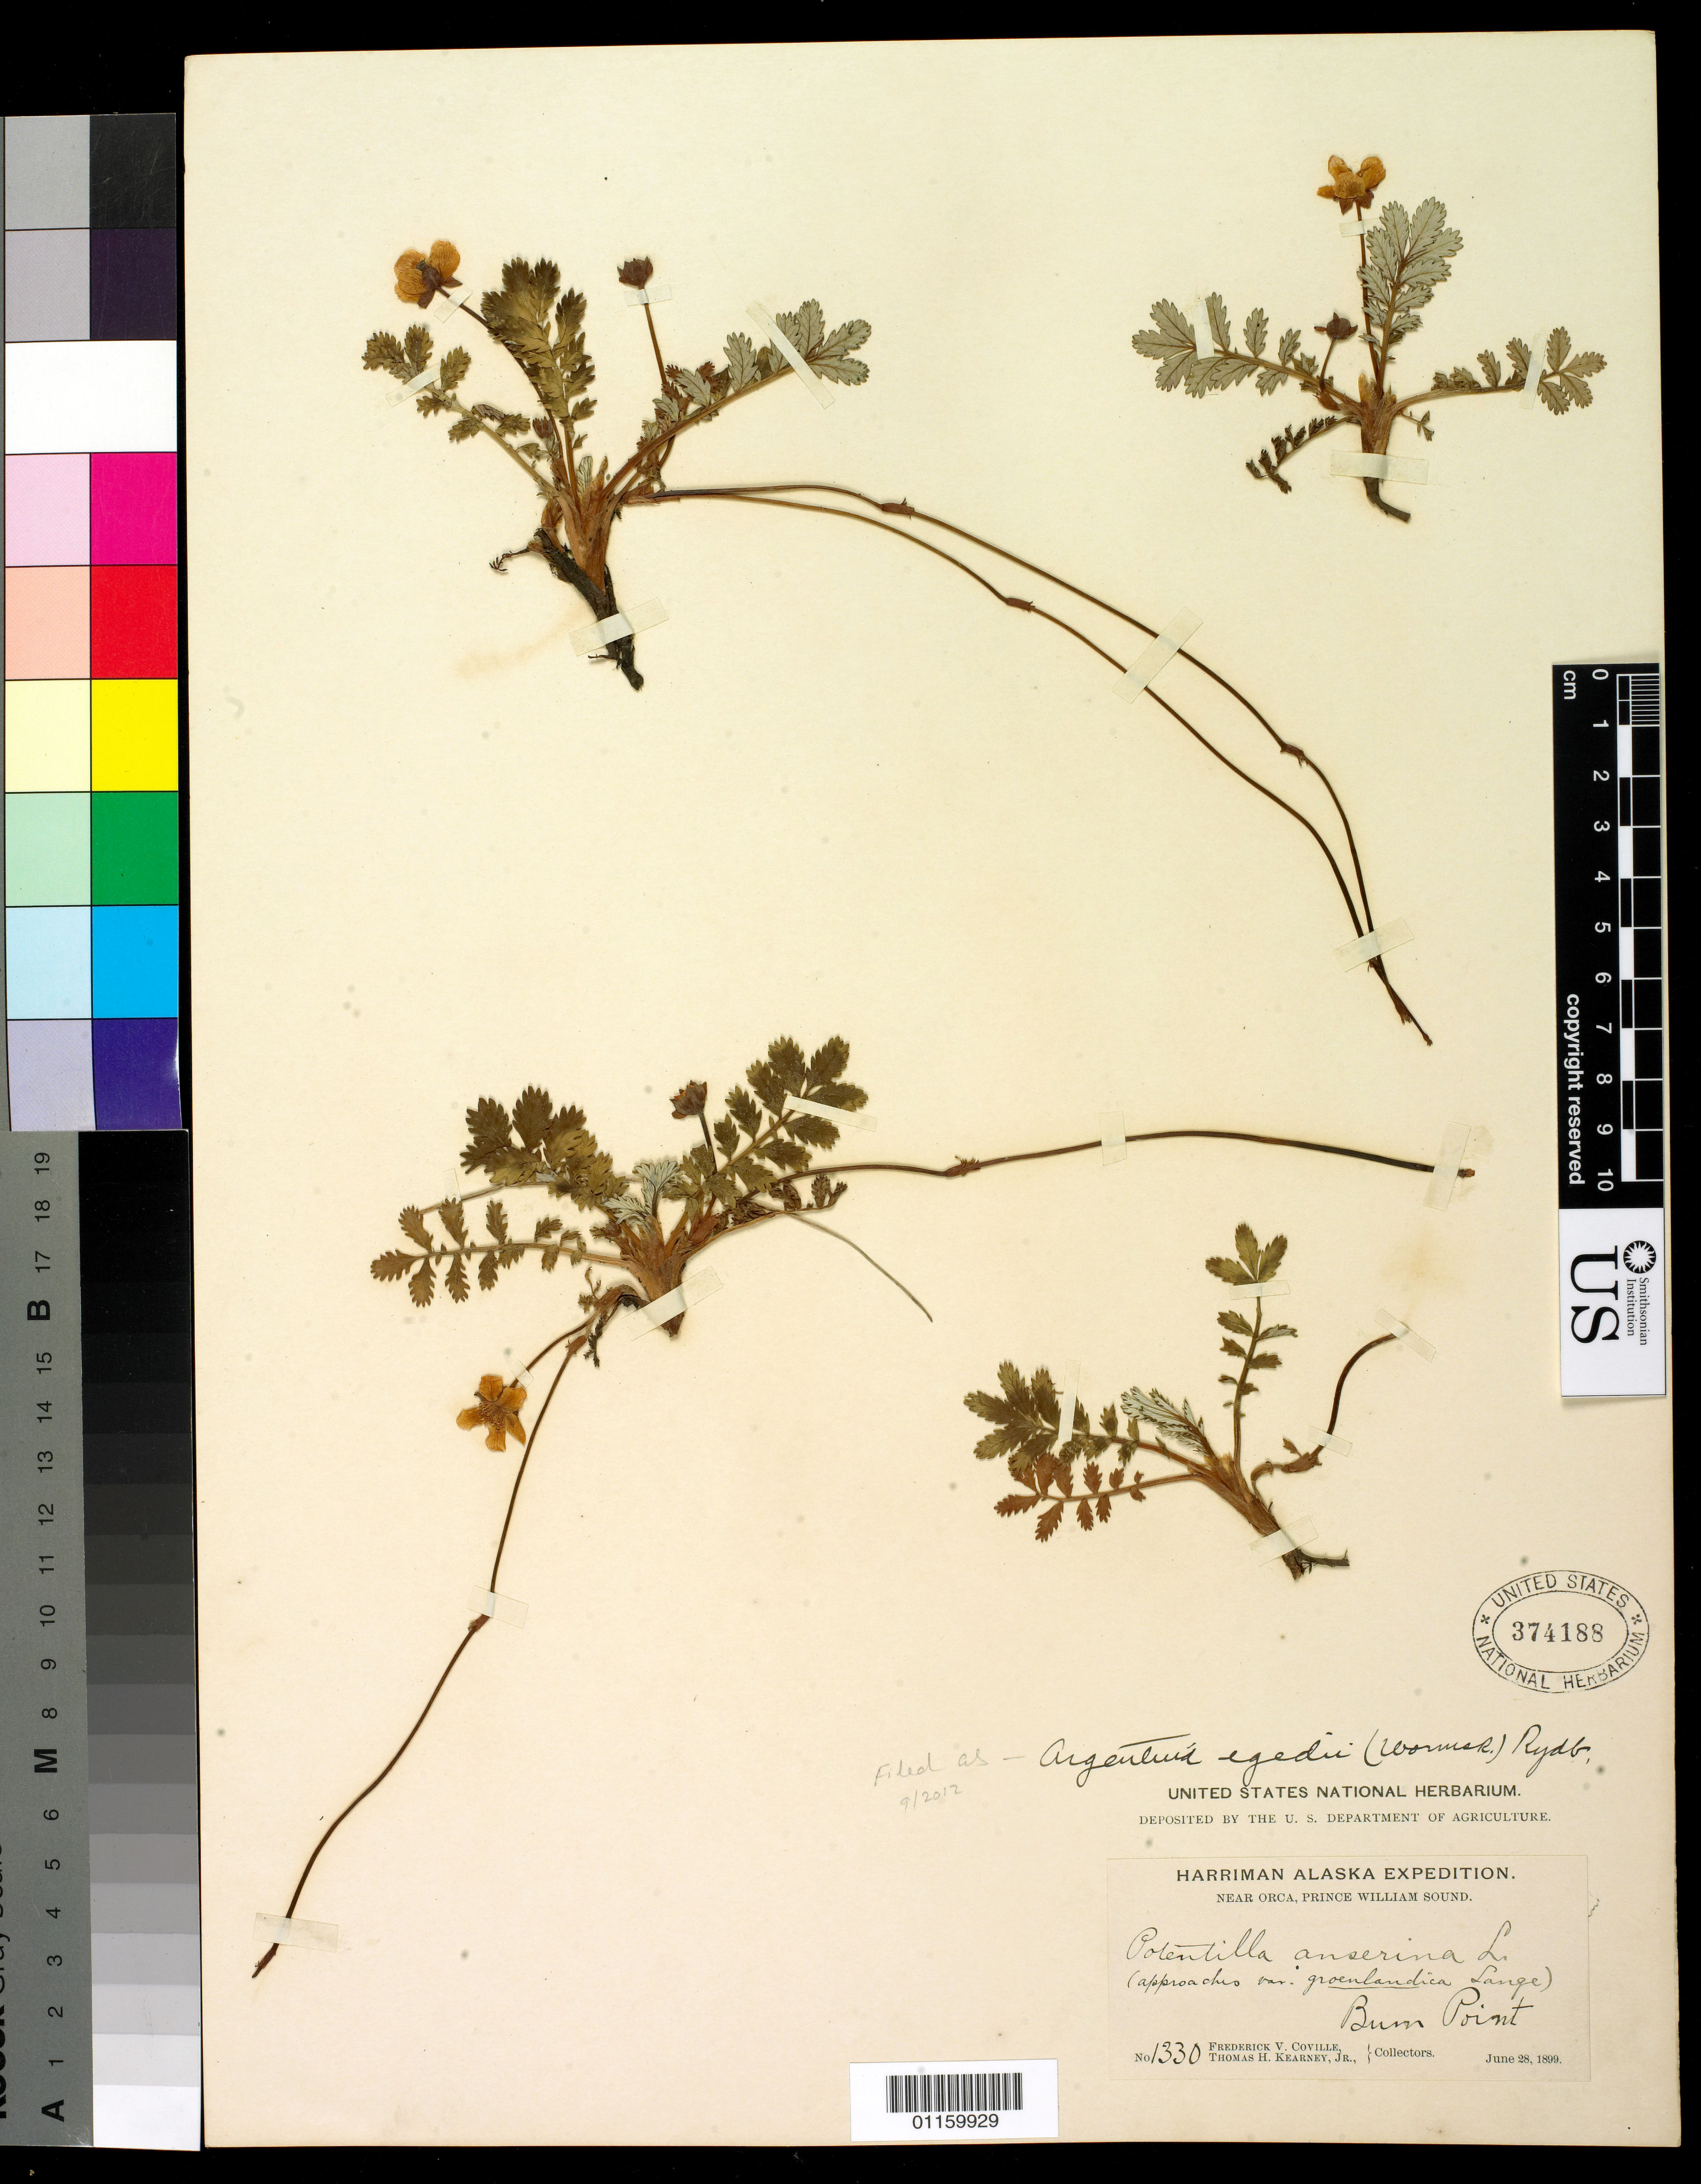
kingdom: Plantae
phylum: Tracheophyta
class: Magnoliopsida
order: Rosales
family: Rosaceae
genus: Argentina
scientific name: Argentina egedii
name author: (Wormsk. ex Oeder) Rydb.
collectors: F. V. Coville & T. H. Kearney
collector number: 1330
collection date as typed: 28 Jun 1899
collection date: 1899-06-28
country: United States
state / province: Alaska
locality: Bum Point, near Orca, Prince William Sound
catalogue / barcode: US 374188